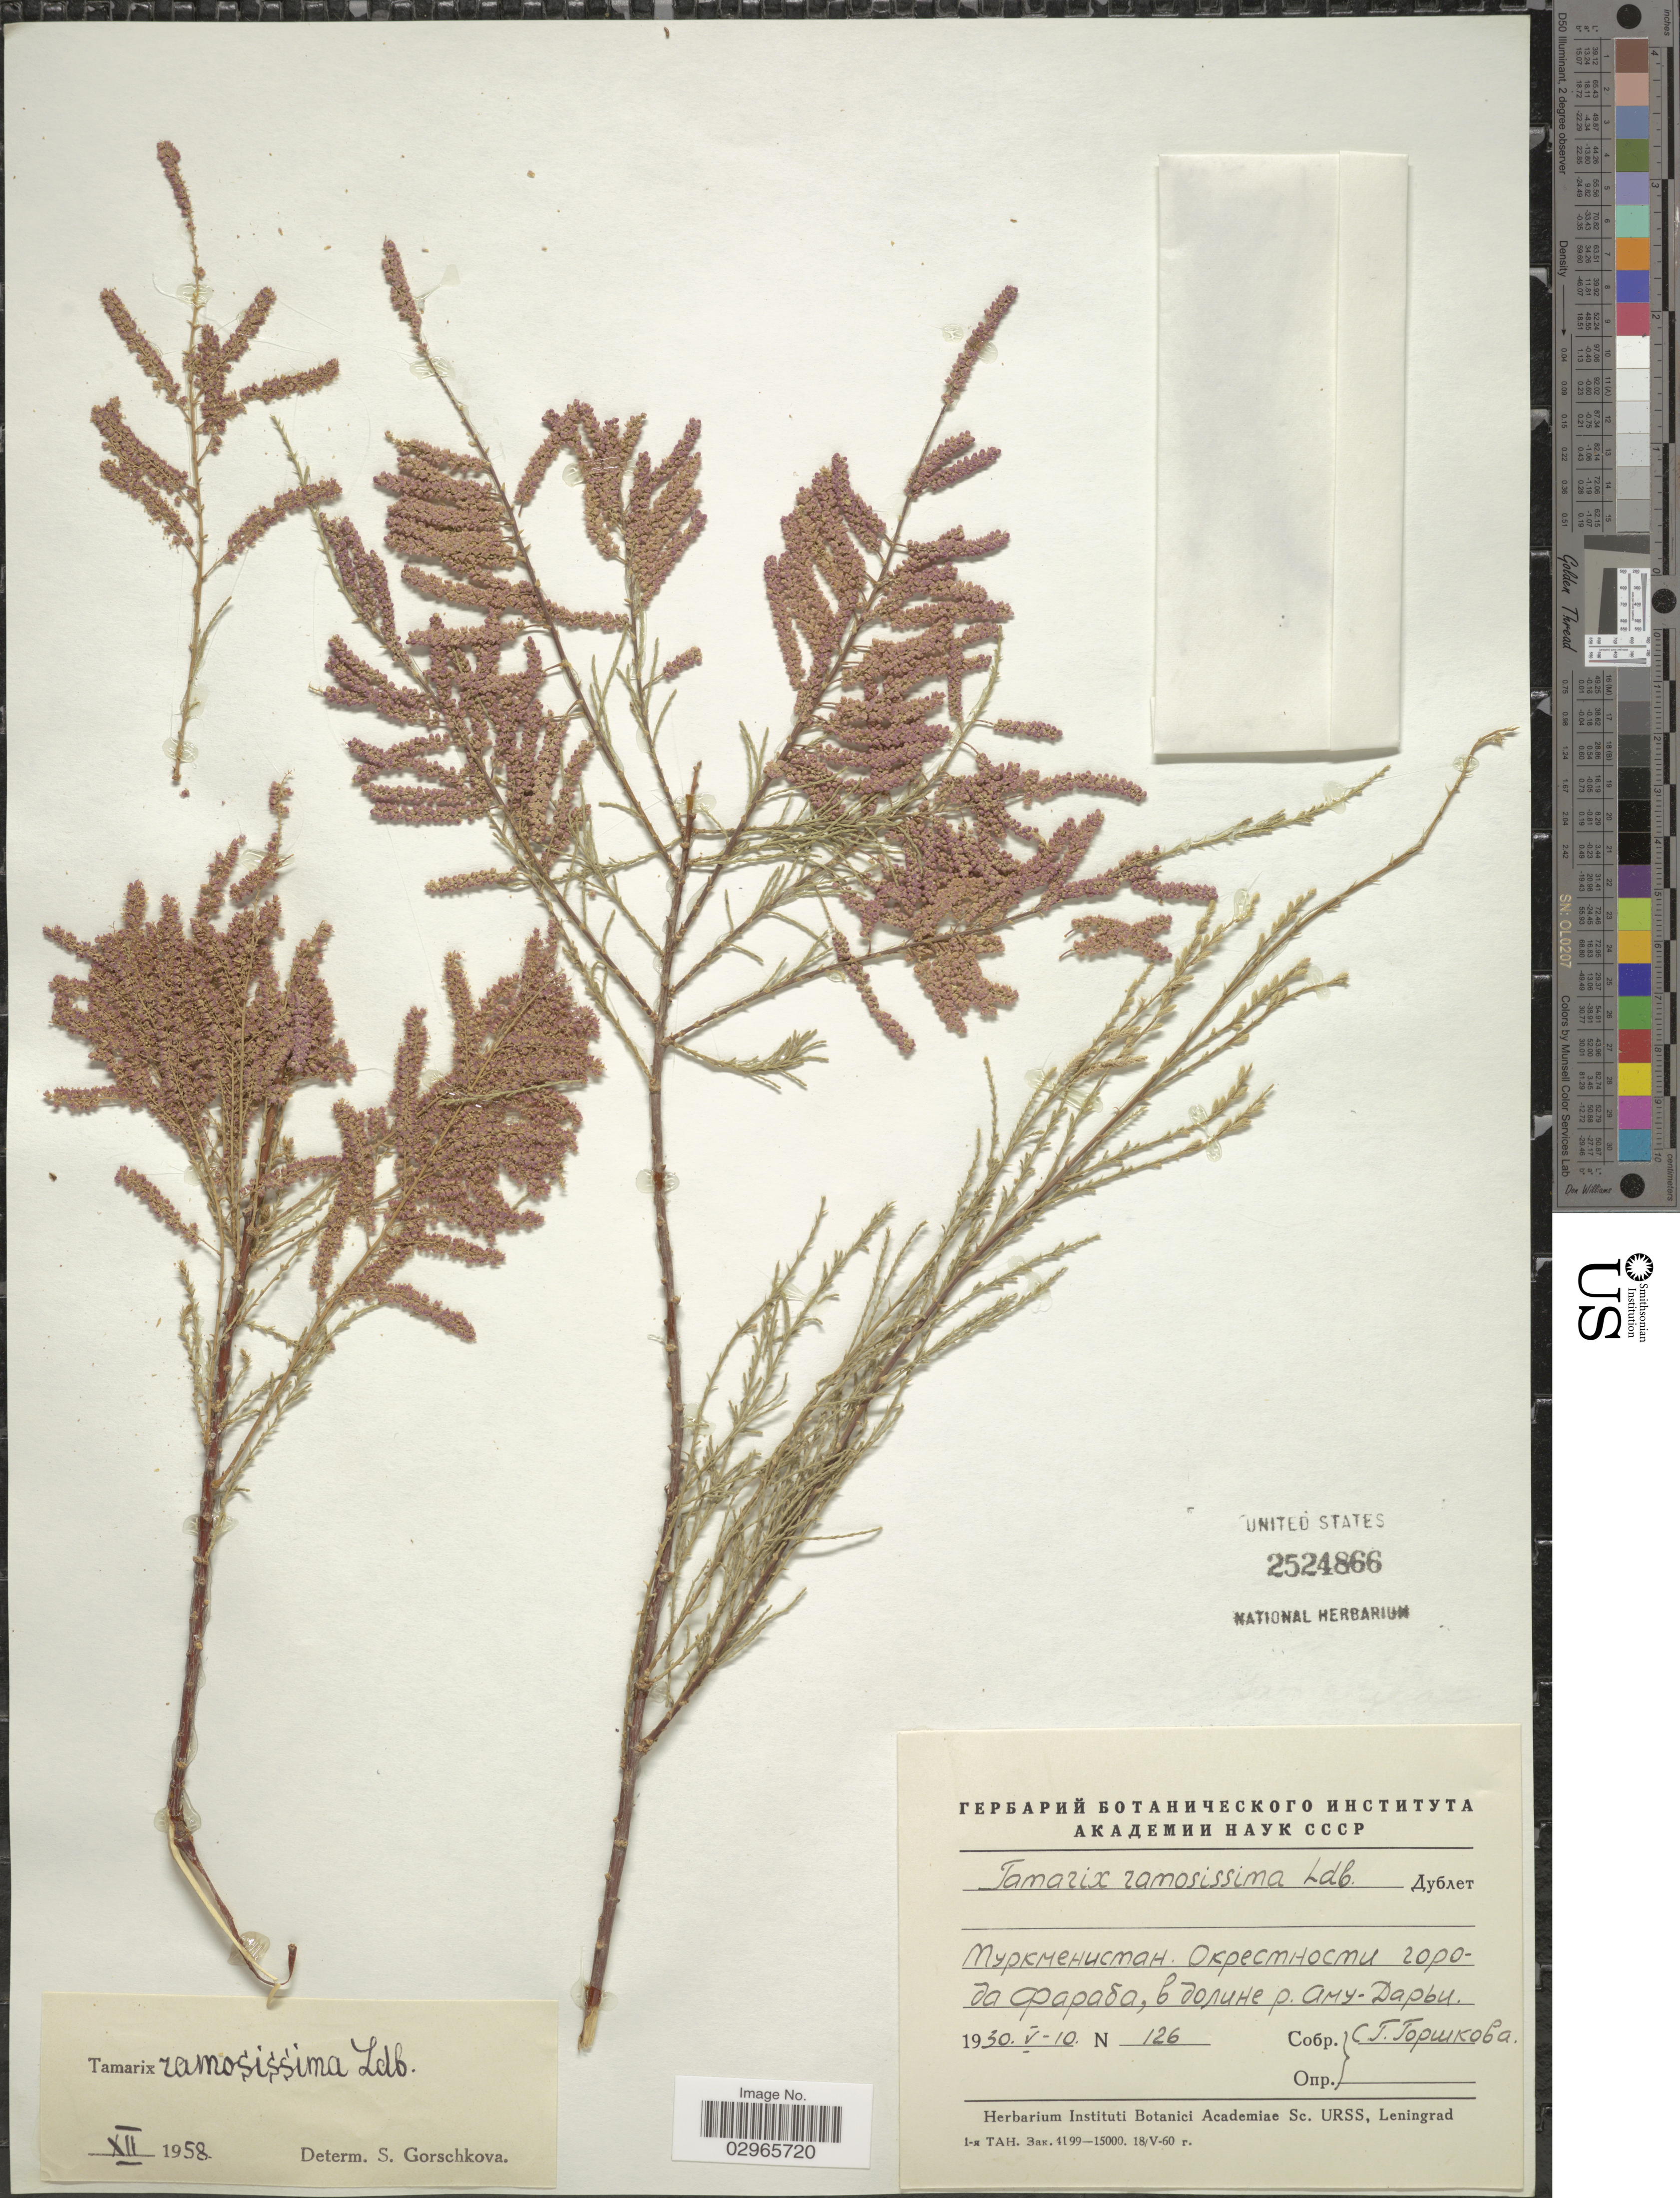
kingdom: Plantae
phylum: Tracheophyta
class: Magnoliopsida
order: Caryophyllales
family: Tamaricaceae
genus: Tamarix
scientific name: Tamarix ramosissima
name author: Ledeb.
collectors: S. Gorshkova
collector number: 126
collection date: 1930-05-10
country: Turkmenistan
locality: Vicinity of Farab, Valley of River Amu Darya.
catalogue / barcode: US 2524866